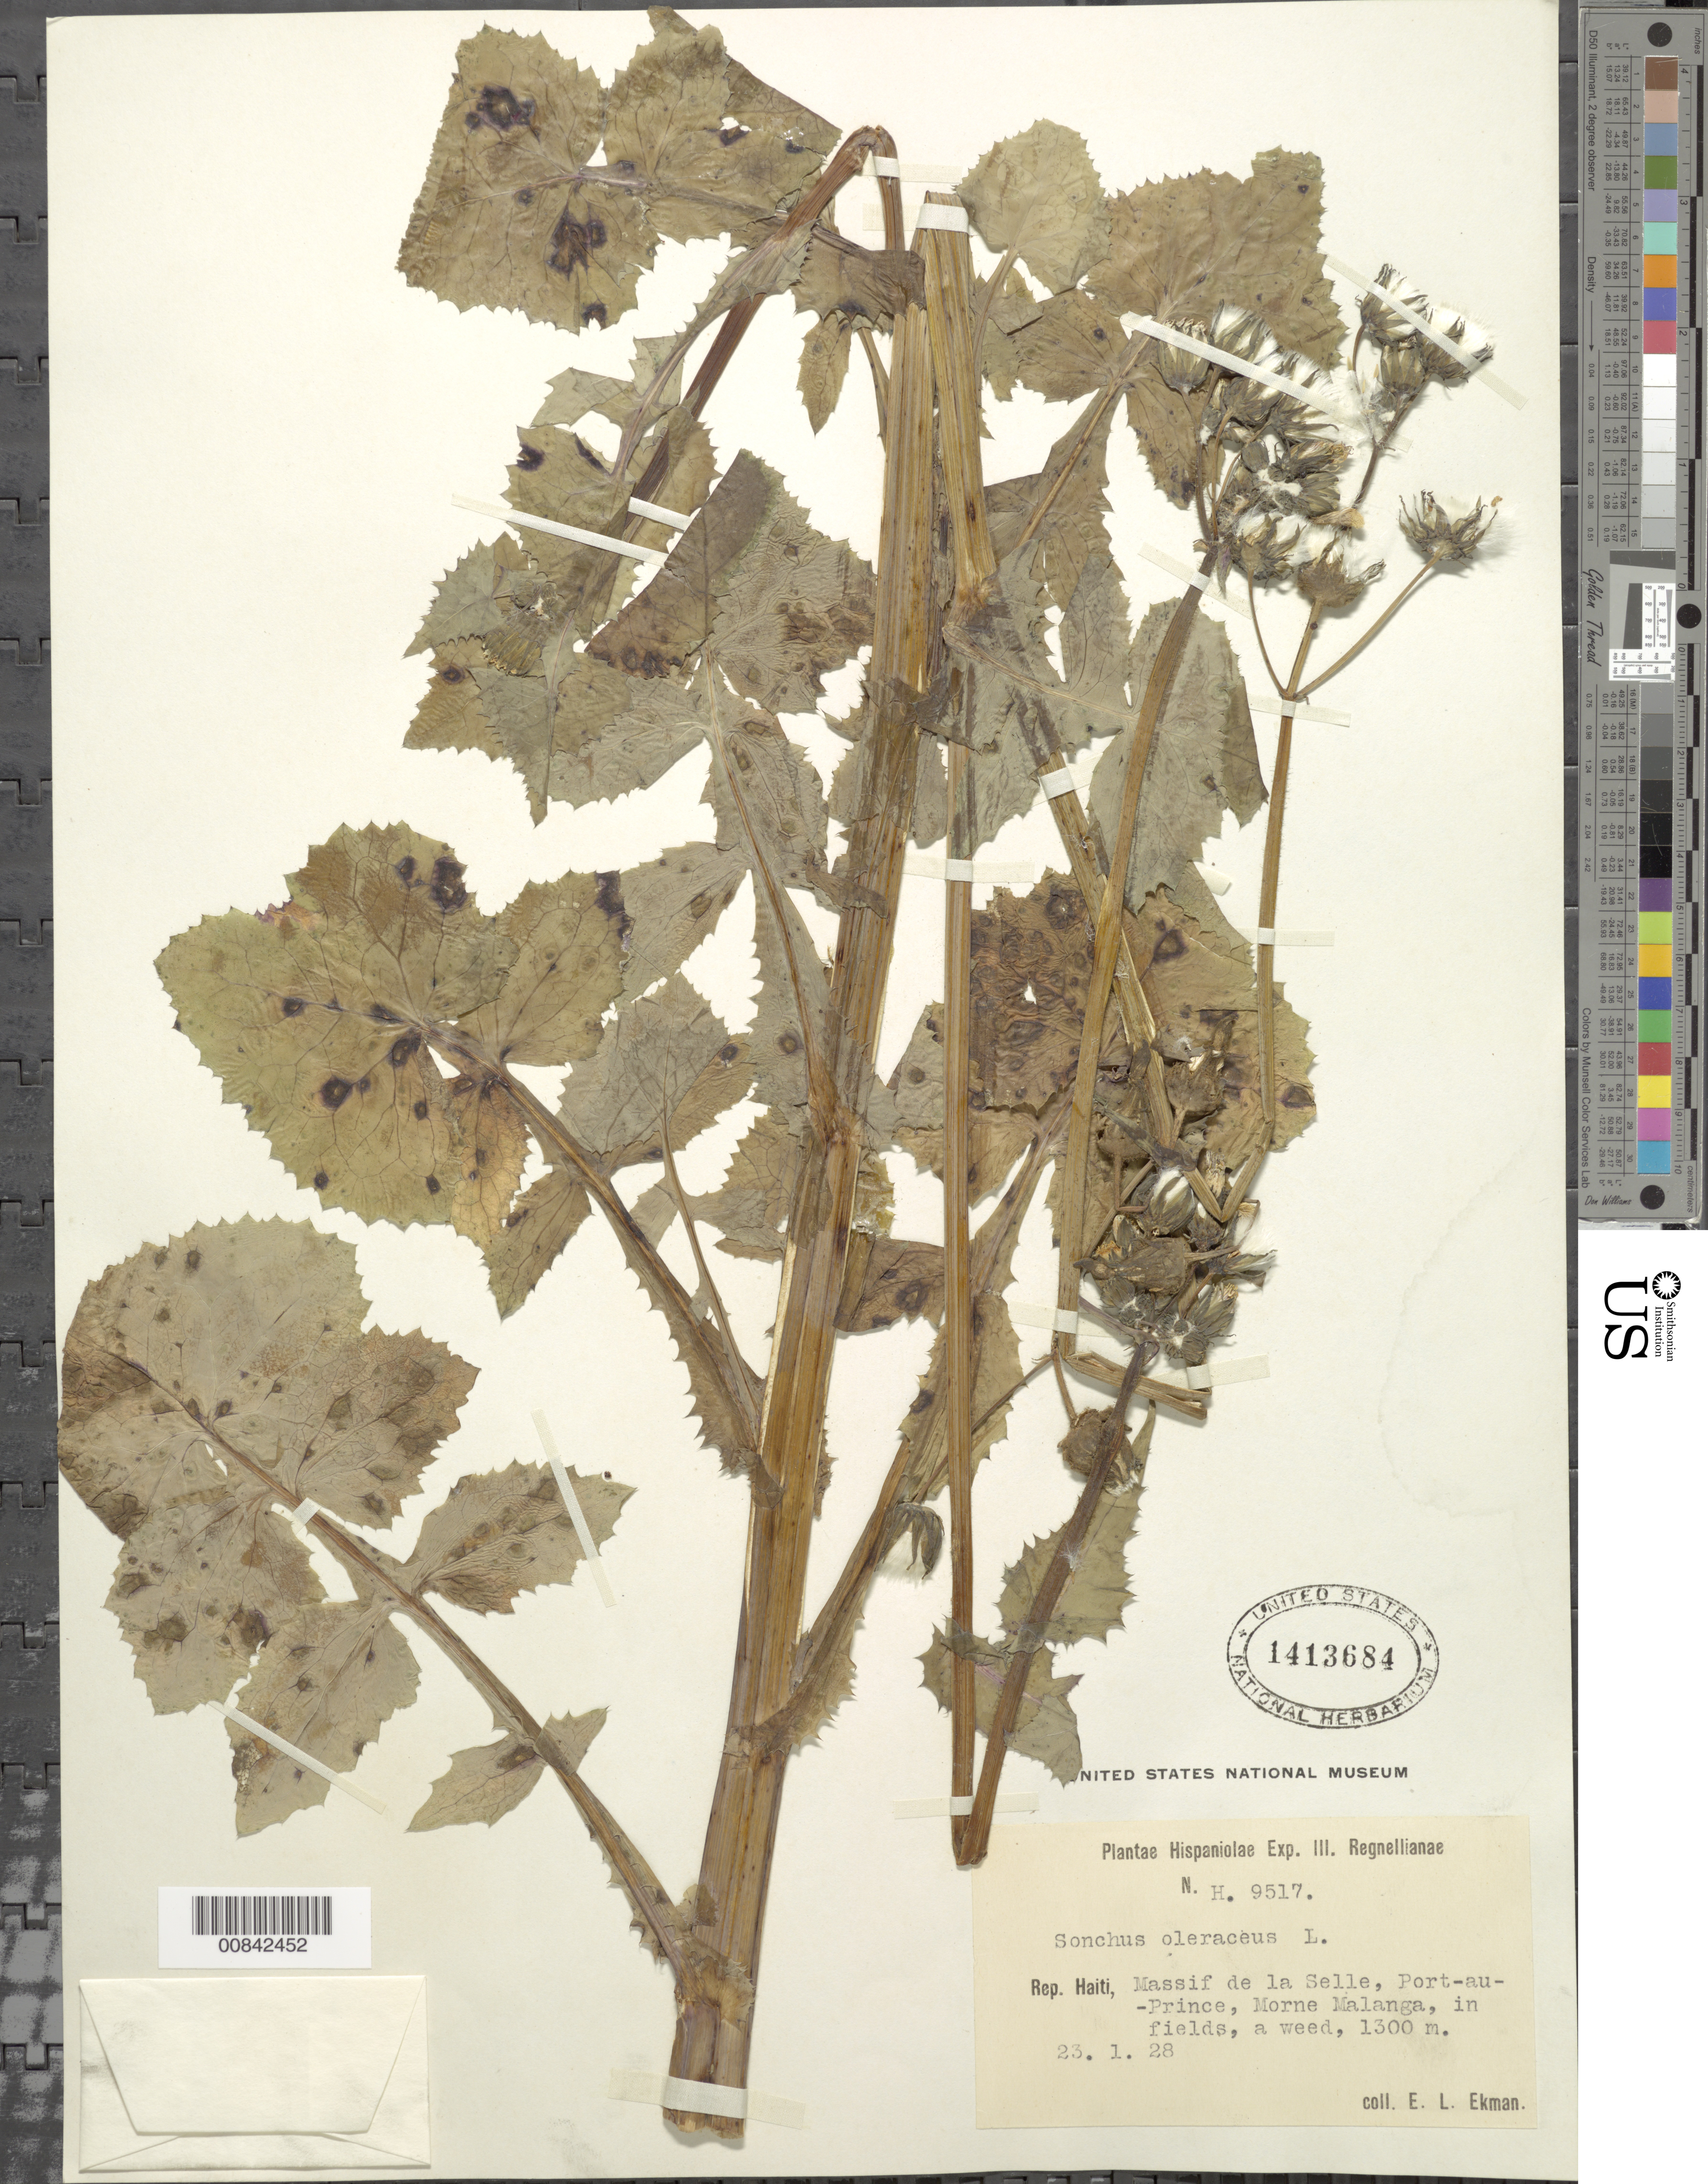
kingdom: Plantae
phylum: Tracheophyta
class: Magnoliopsida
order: Asterales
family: Asteraceae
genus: Sonchus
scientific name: Sonchus oleraceus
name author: L.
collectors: E. L. Ekman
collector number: H 9517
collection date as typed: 12 Jan 1928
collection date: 1928-01-12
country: Haiti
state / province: Ouest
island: Hispaniola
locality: Massif de la Selle, Port-au-Prince, Morne Malanga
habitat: In fields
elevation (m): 1300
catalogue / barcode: US 1413684